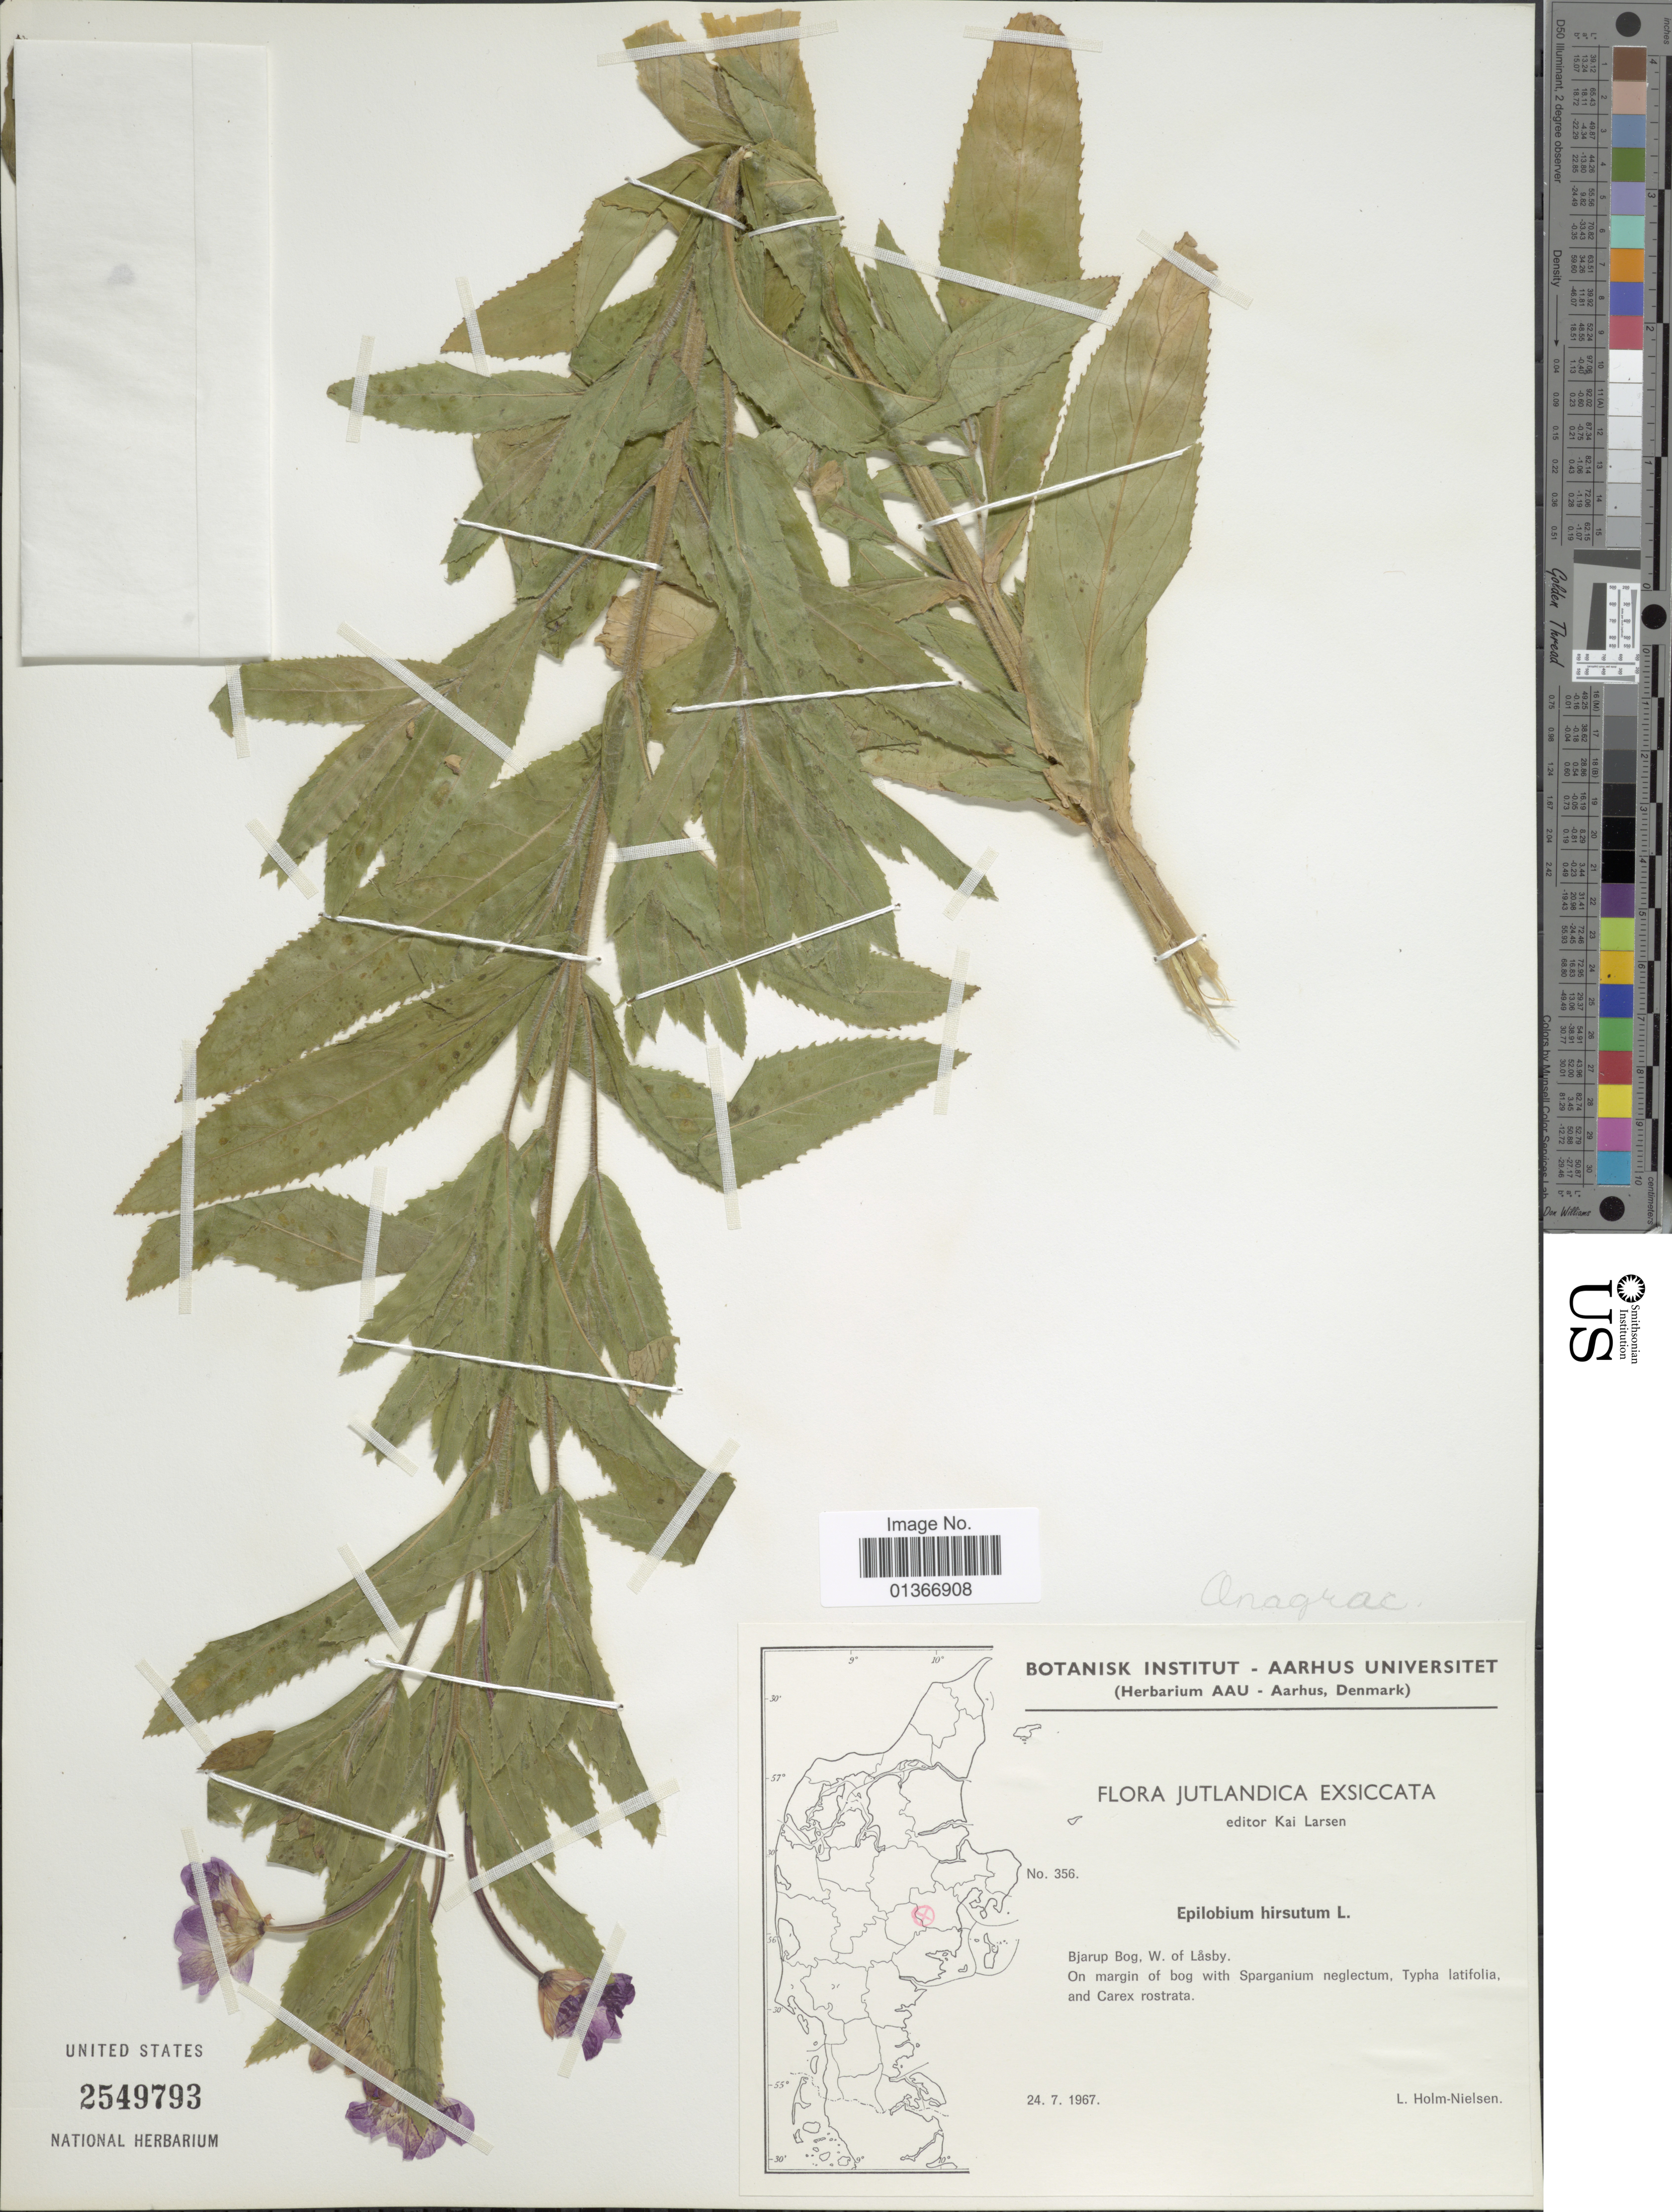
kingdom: Plantae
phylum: Tracheophyta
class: Magnoliopsida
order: Myrtales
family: Onagraceae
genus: Epilobium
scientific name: Epilobium hirsutum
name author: L.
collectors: L. B. Holm-Nielsen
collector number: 356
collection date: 1967-07-24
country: Denmark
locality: Jutlandica. Bjarup Bog. W. of Låsby.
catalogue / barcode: US 2549793